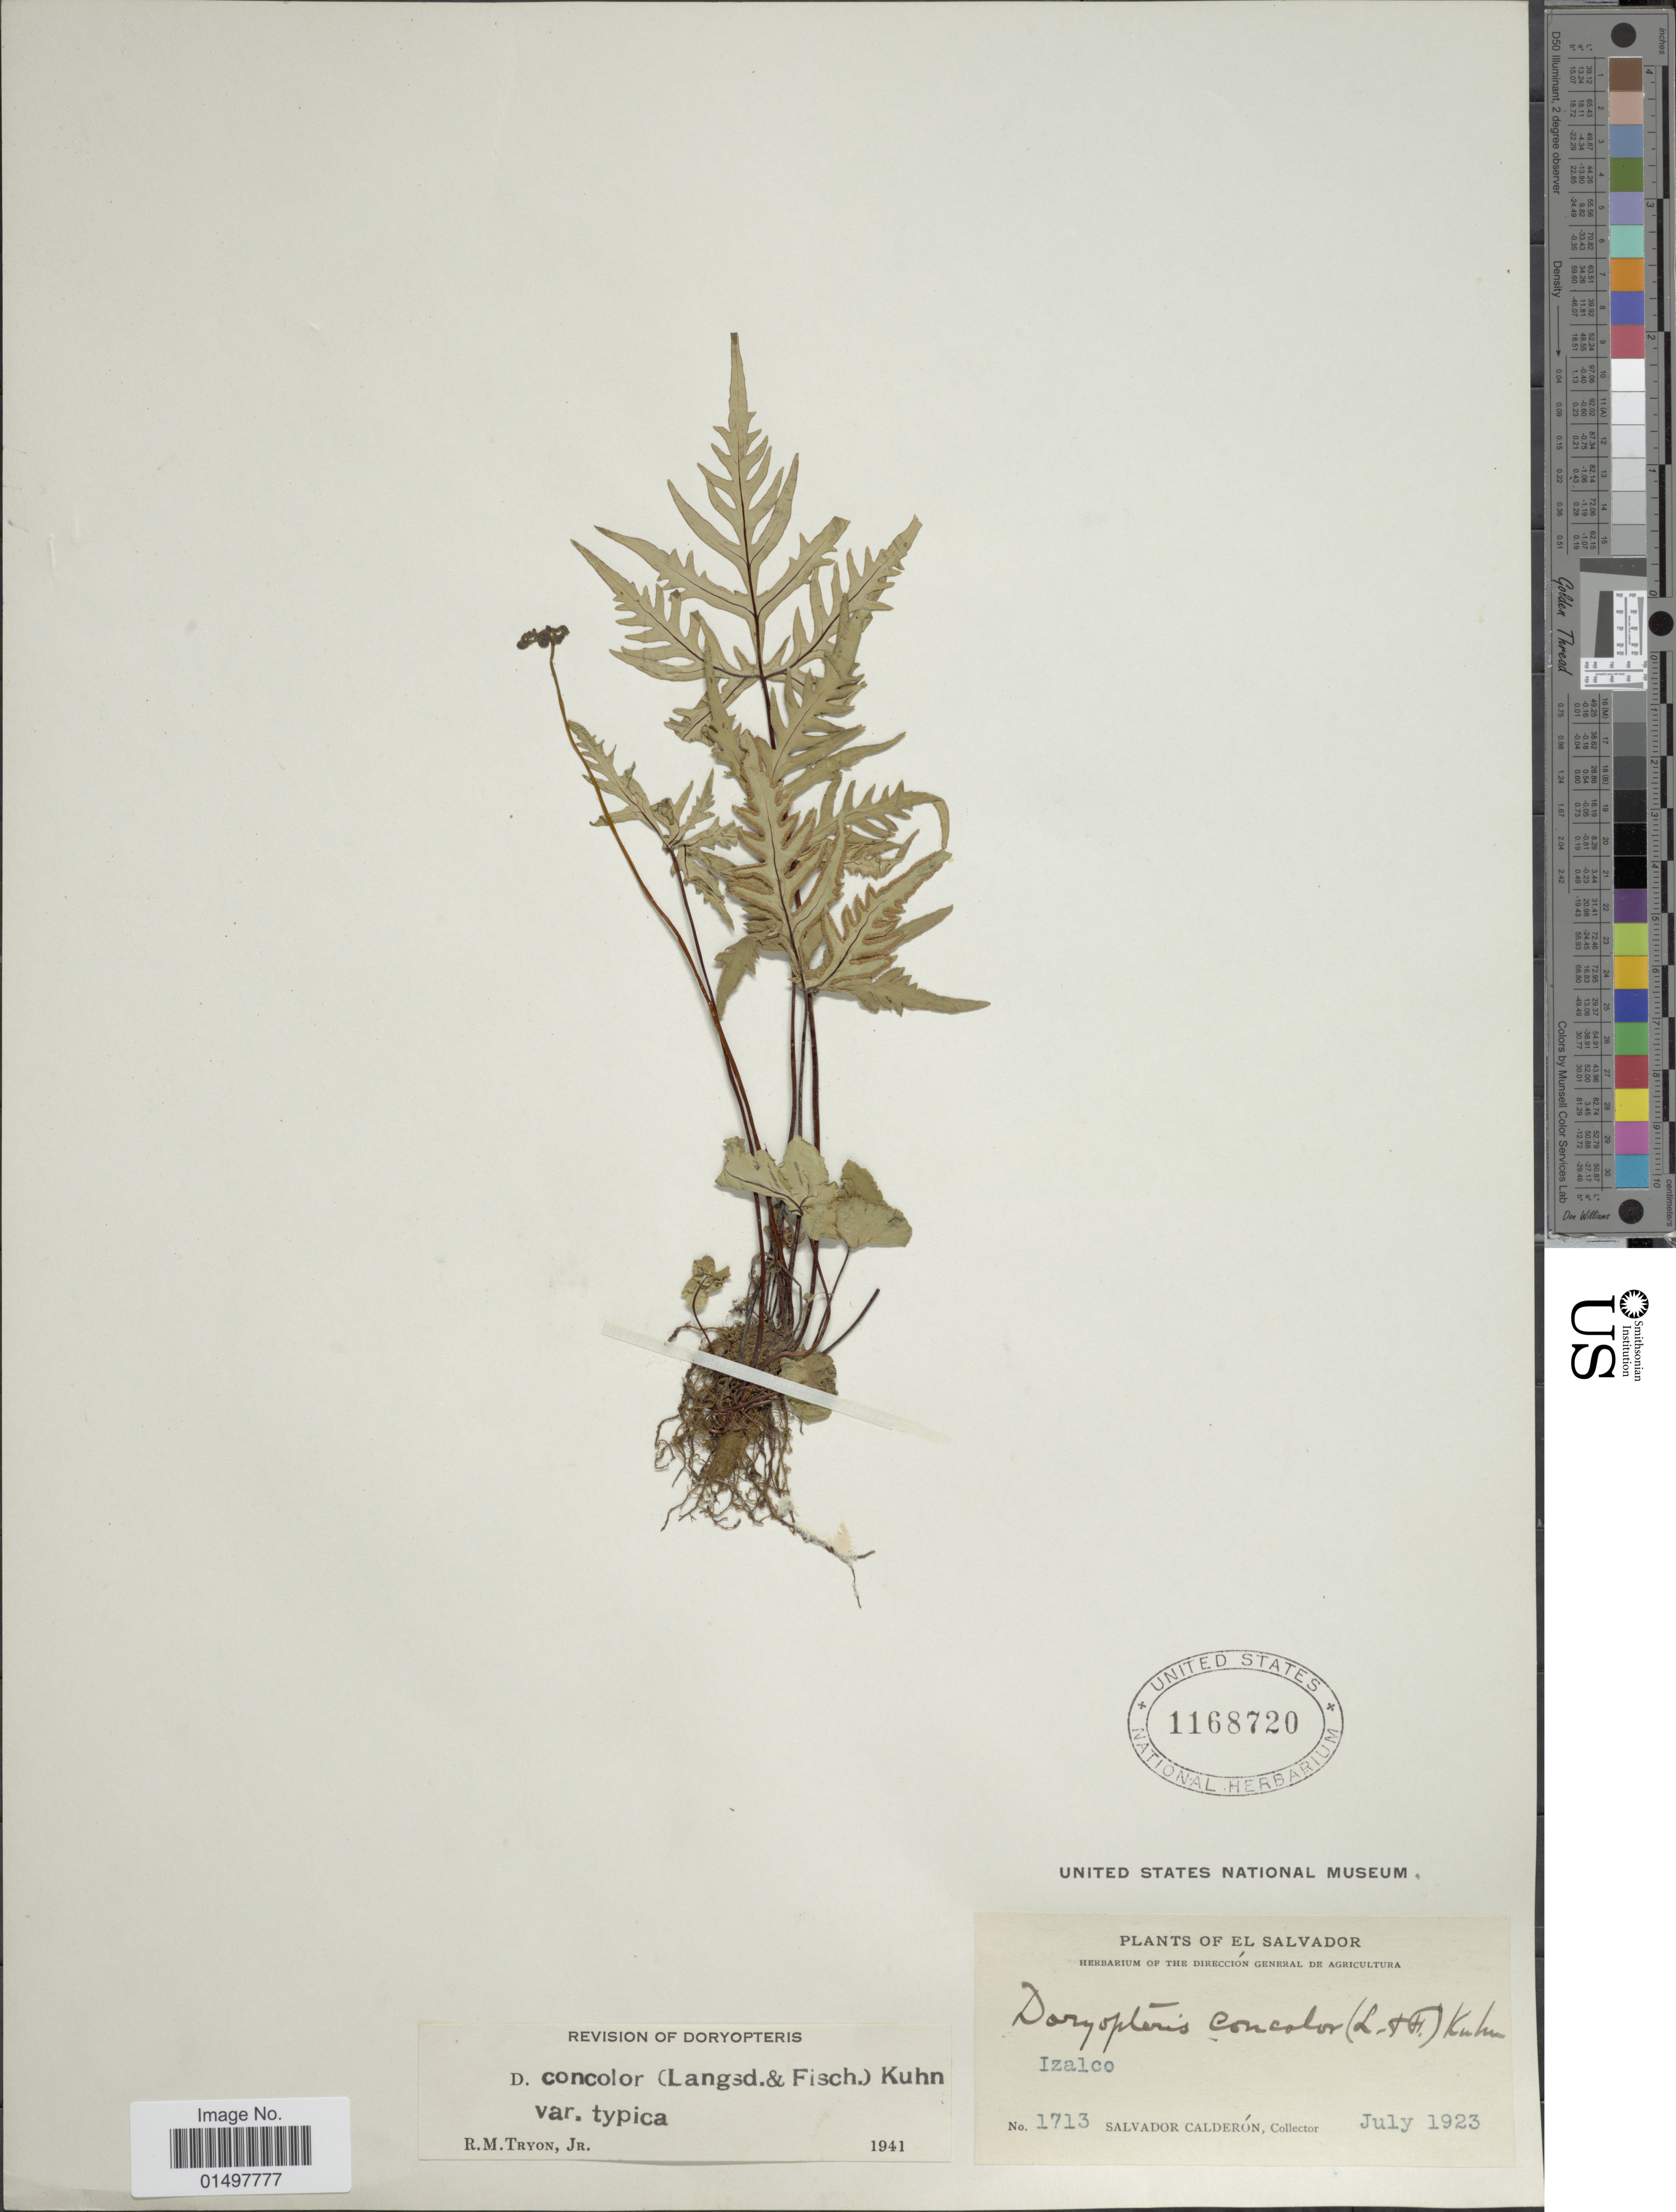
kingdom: Plantae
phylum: Tracheophyta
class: Polypodiopsida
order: Polypodiales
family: Pteridaceae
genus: Doryopteris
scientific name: Doryopteris concolor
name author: (Langsd. & Fisch.) Kuhn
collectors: S. Calderón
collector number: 1713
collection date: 1923-07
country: El Salvador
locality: Izalco.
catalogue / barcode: US 1168720